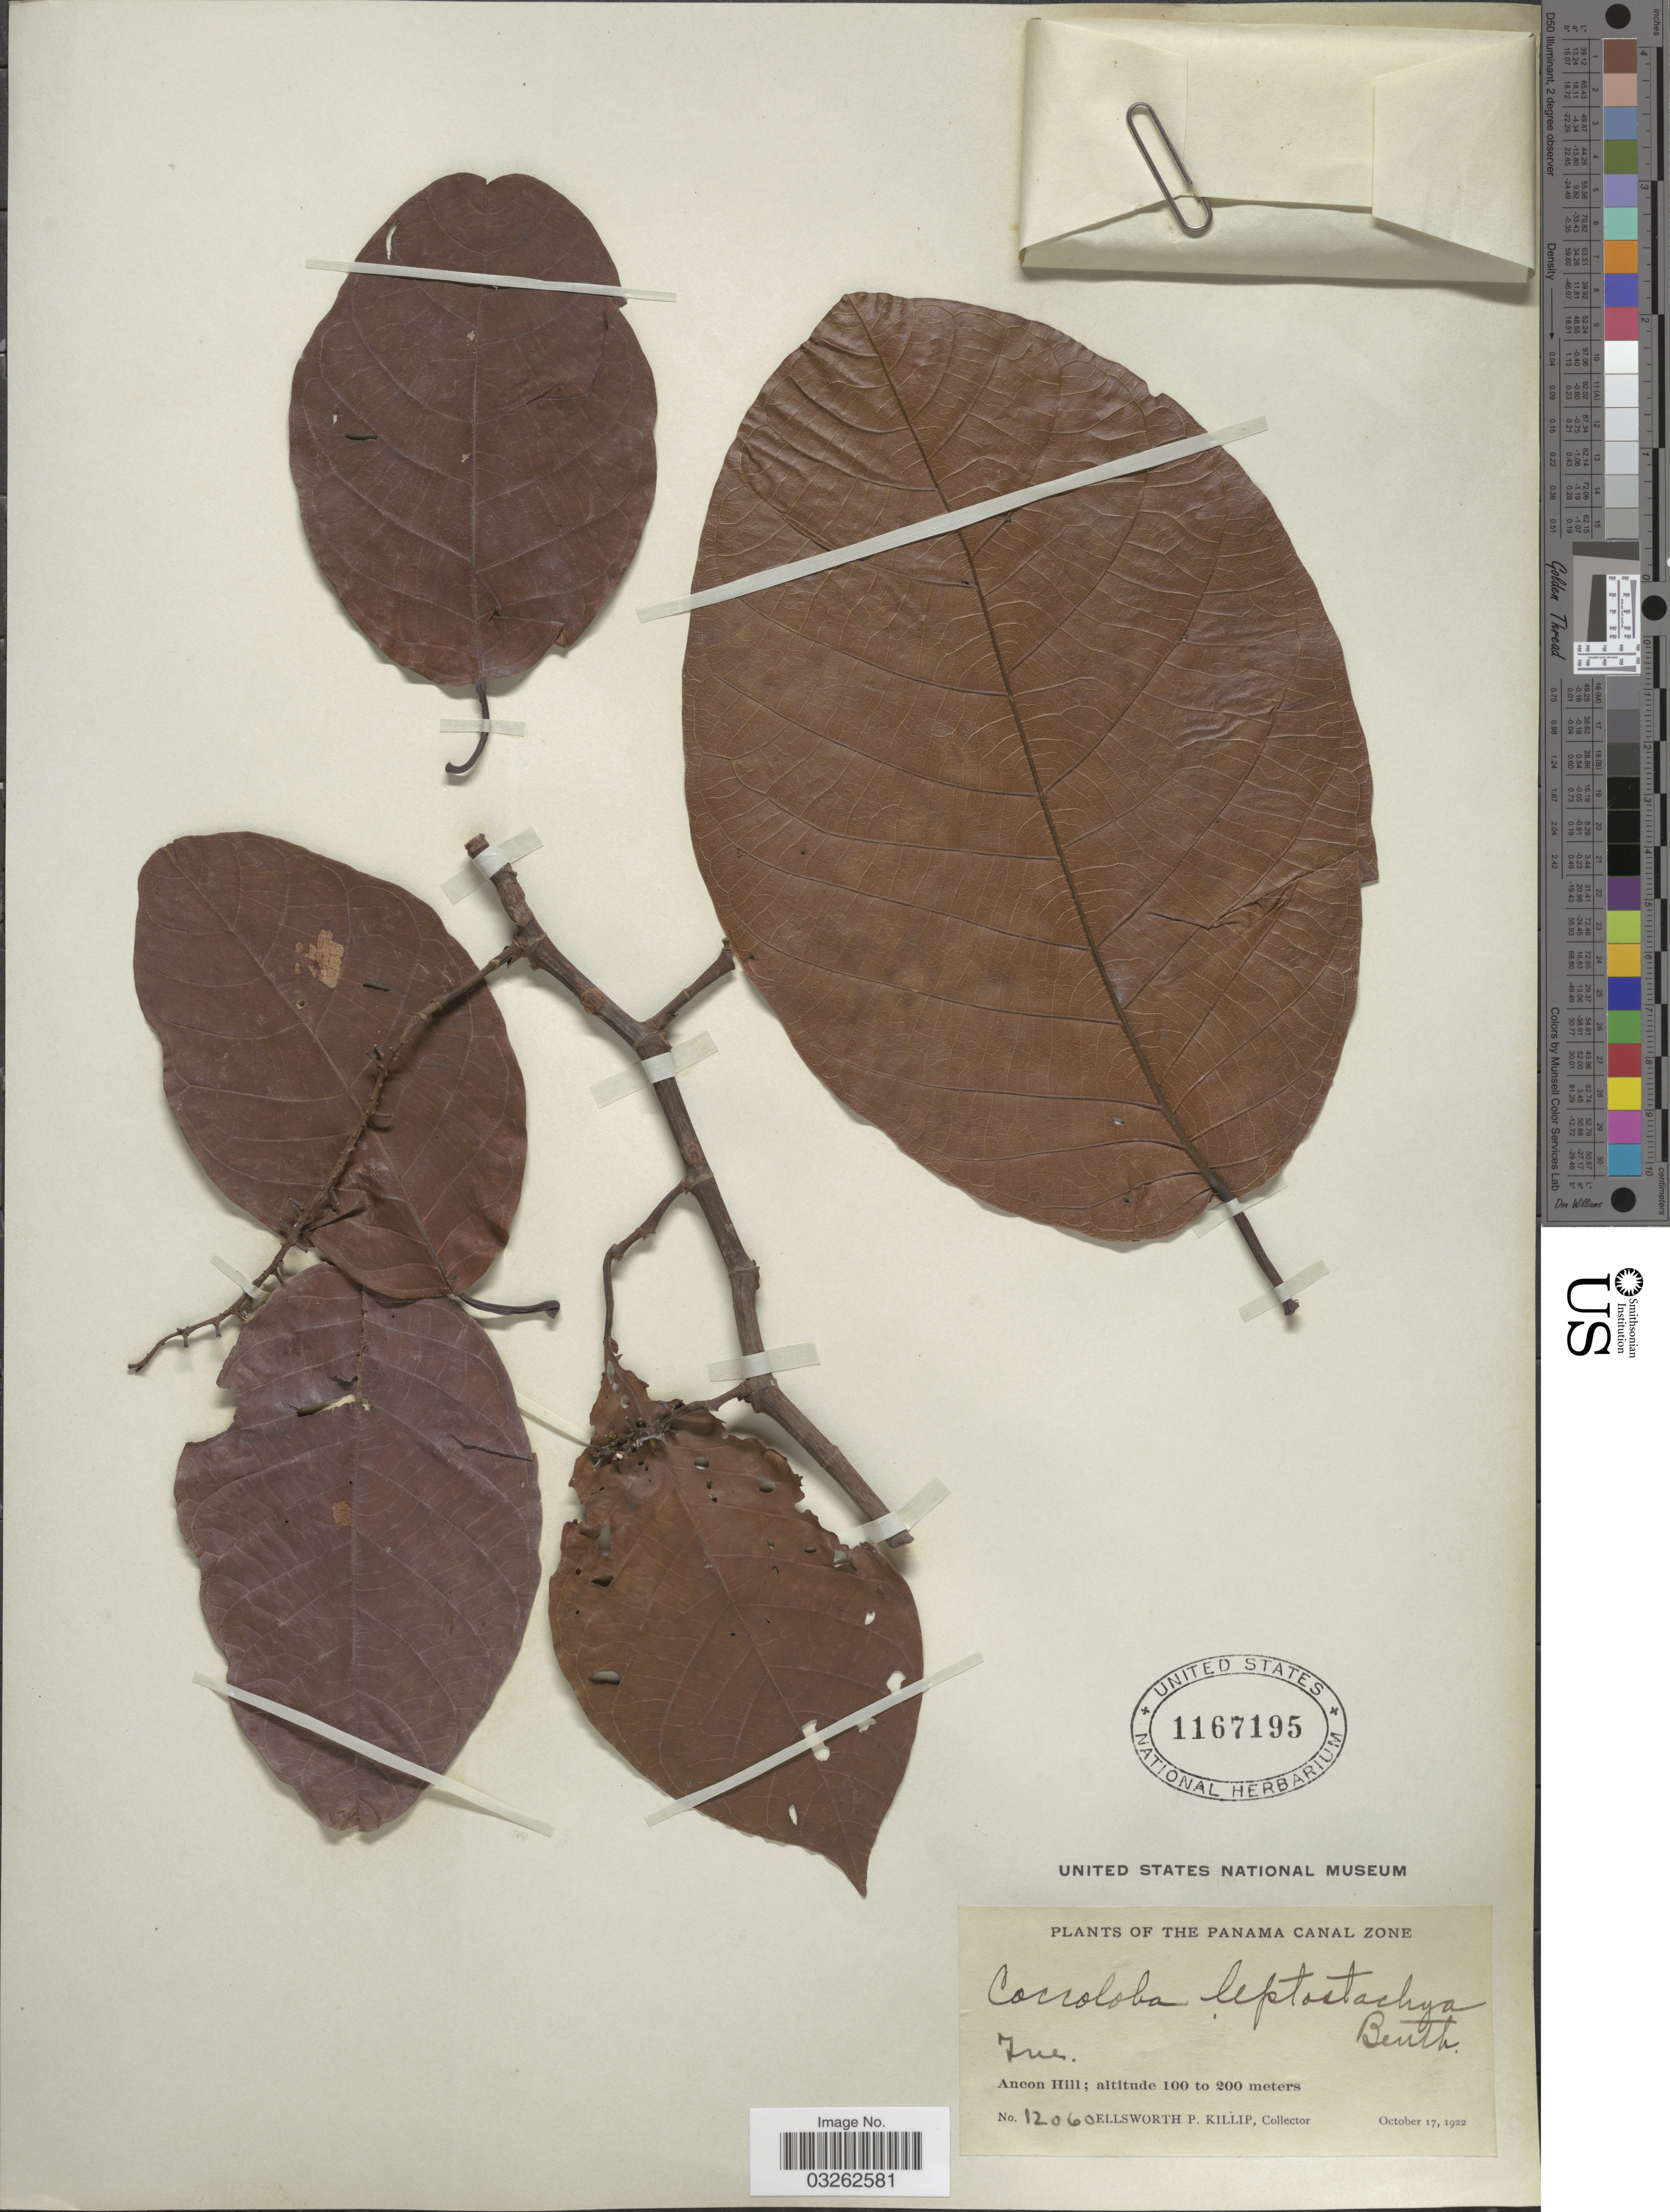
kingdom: Plantae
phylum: Tracheophyta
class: Magnoliopsida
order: Caryophyllales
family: Polygonaceae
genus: Coccoloba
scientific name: Coccoloba barbadensis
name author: Jacq.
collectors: E. P. Killip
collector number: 1206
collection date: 1922-10-17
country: Panama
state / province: Colón / Panamá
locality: The Panama Canal Zone. Ancon Hill.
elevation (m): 100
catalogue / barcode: US 1167195